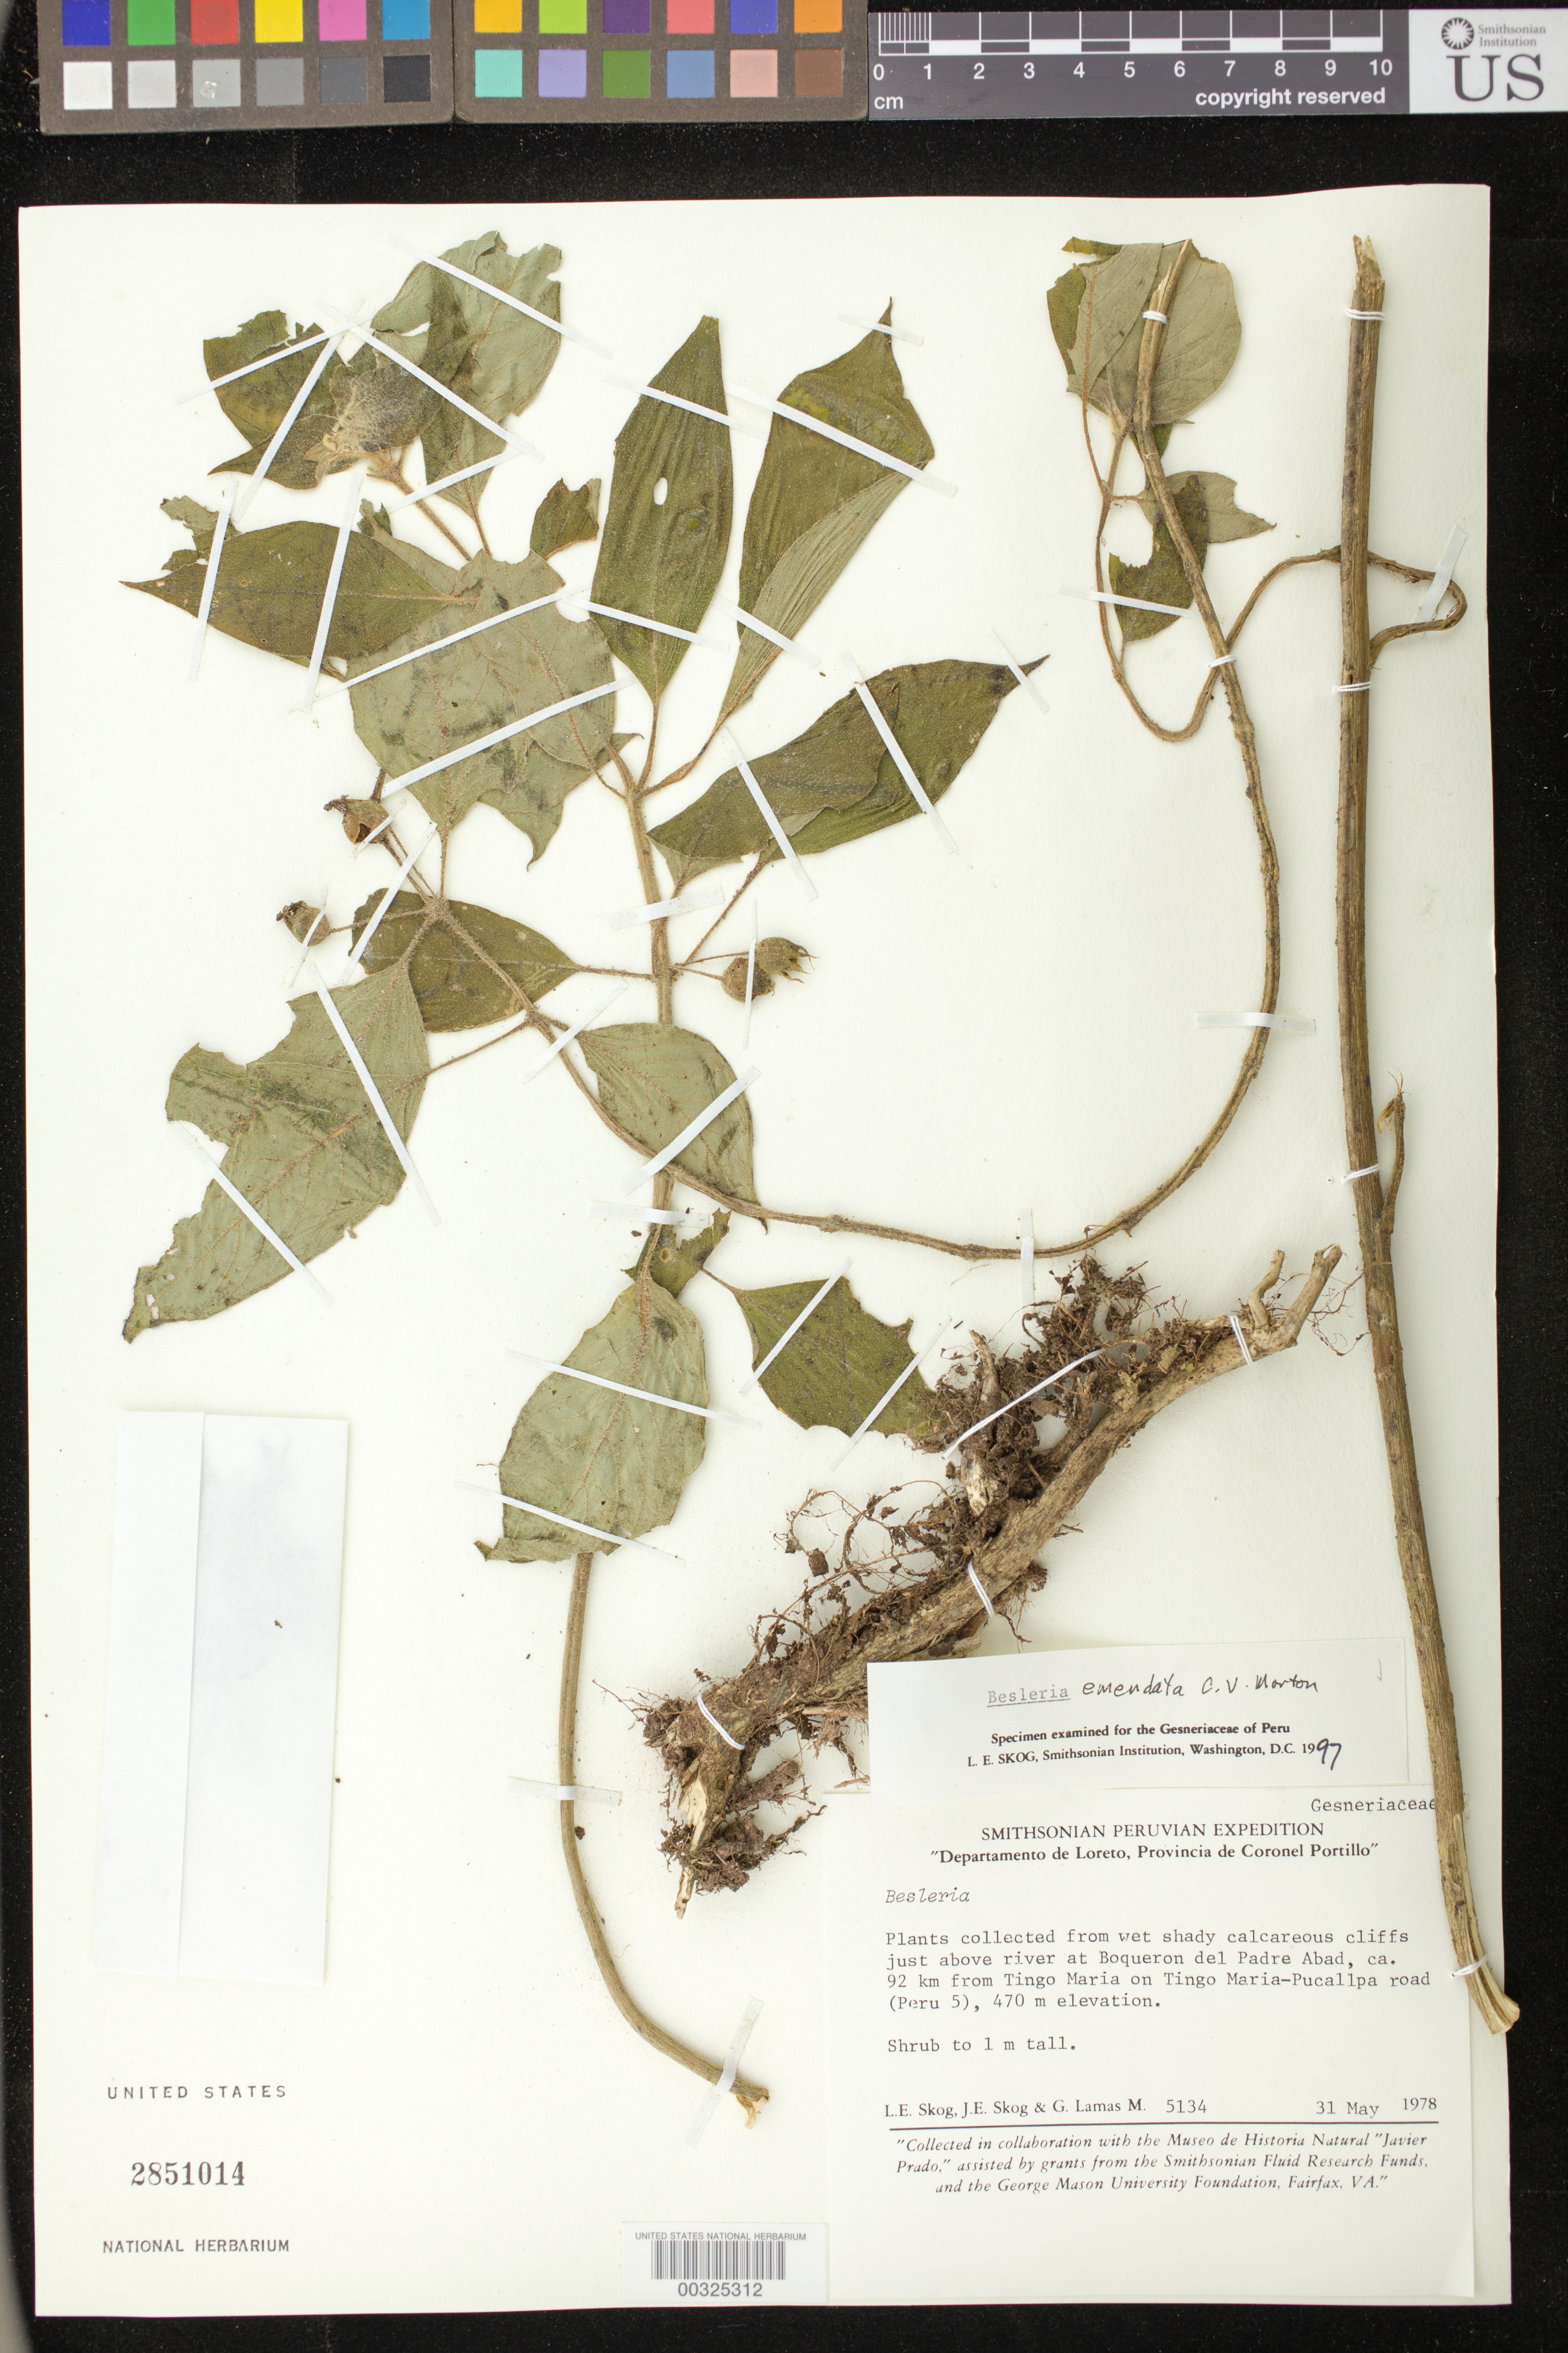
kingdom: Plantae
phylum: Tracheophyta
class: Magnoliopsida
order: Lamiales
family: Gesneriaceae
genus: Besleria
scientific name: Besleria emendata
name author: C.V. Morton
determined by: Skog, Laurence E.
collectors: L. E. Skog, J. E. Skog & G. Lamas M.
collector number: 5134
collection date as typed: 31 May 1978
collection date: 1978-05-31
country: Peru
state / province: Loreto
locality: Prov. Coronel Portillo; just above river at Boqueron del Padre Abad, ca 92 km from Tingo Maria on Tingo Maria - Pucallpa road (Peru 5)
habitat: Wet shady calcareous cliffs just above river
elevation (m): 470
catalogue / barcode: US 2851014